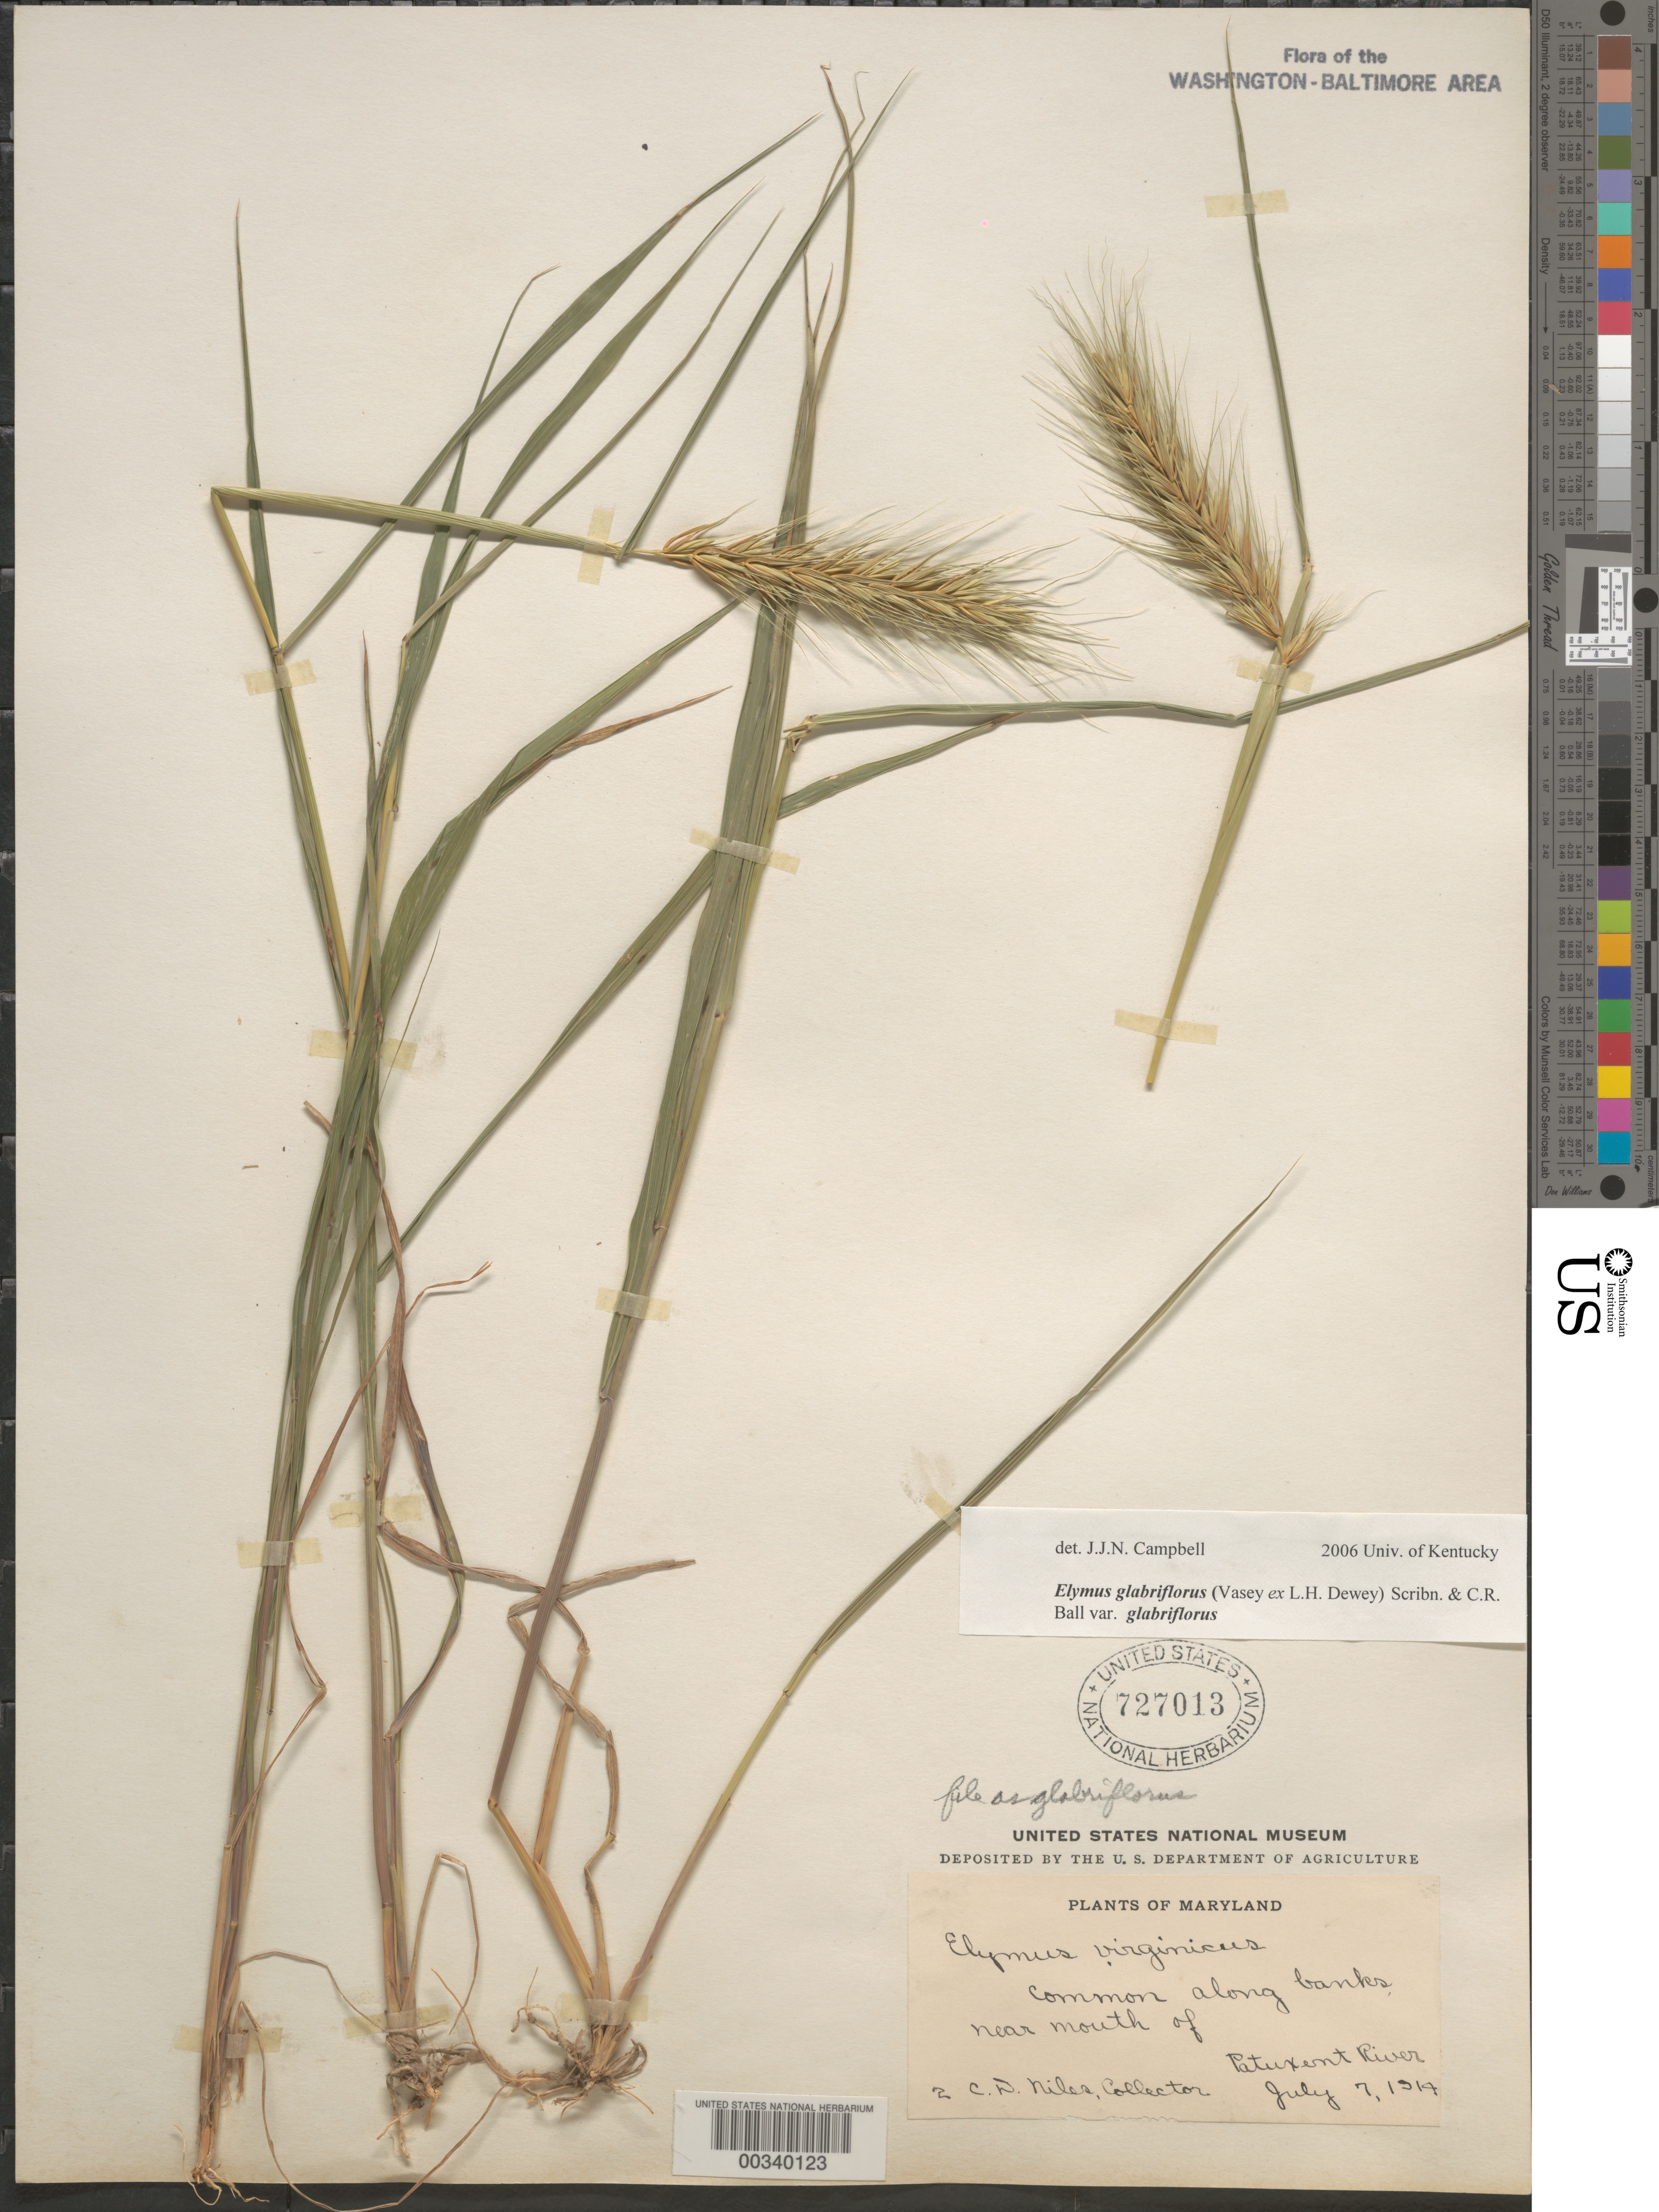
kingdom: Plantae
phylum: Tracheophyta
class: Liliopsida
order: Poales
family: Poaceae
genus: Elymus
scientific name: Elymus glabriflorus var. glabriflorus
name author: (Vasey ex L.H. Dewey) Scribn. & C.R. Ball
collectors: C. Niles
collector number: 2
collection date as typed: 07 Jul 1914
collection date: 1914-07-07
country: United States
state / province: Maryland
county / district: St. Mary's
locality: Patuxent River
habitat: Along banks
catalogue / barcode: US 727013